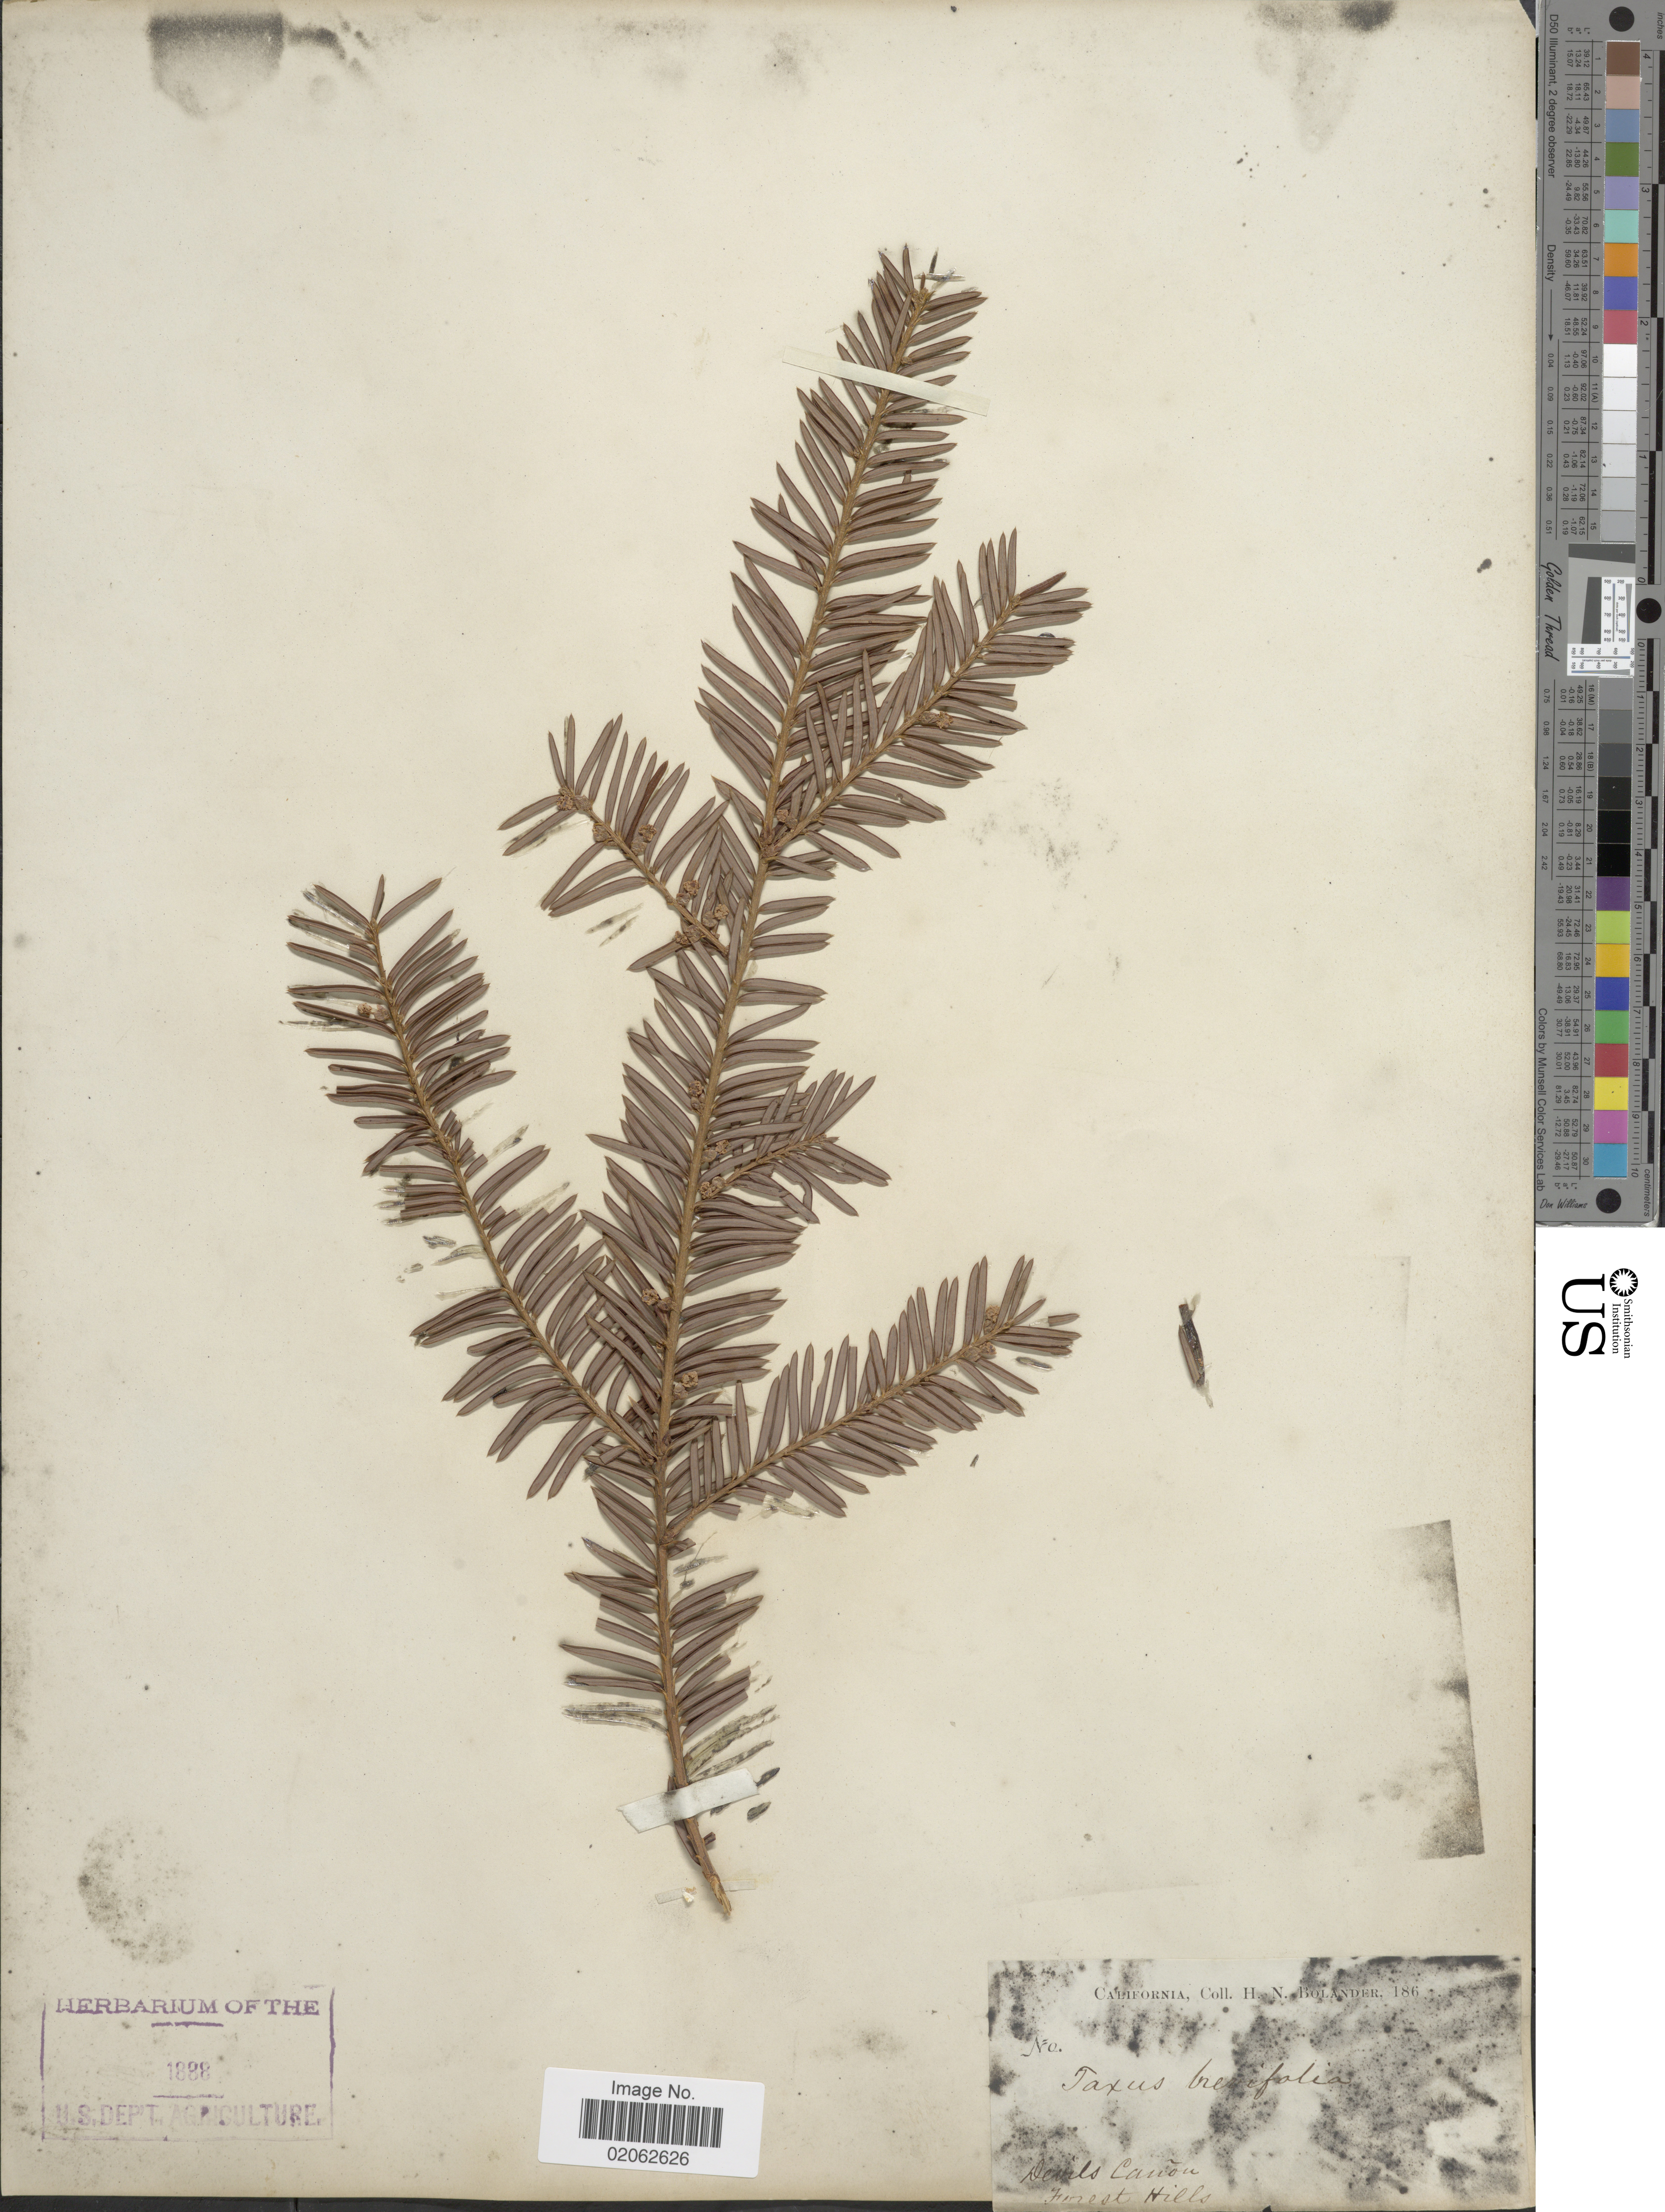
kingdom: Plantae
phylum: Tracheophyta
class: Pinopsida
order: Pinales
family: Taxaceae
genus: Taxus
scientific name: Taxus brevifolia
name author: Nutt.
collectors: H. Bolander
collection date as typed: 186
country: United States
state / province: California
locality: Devils Canon